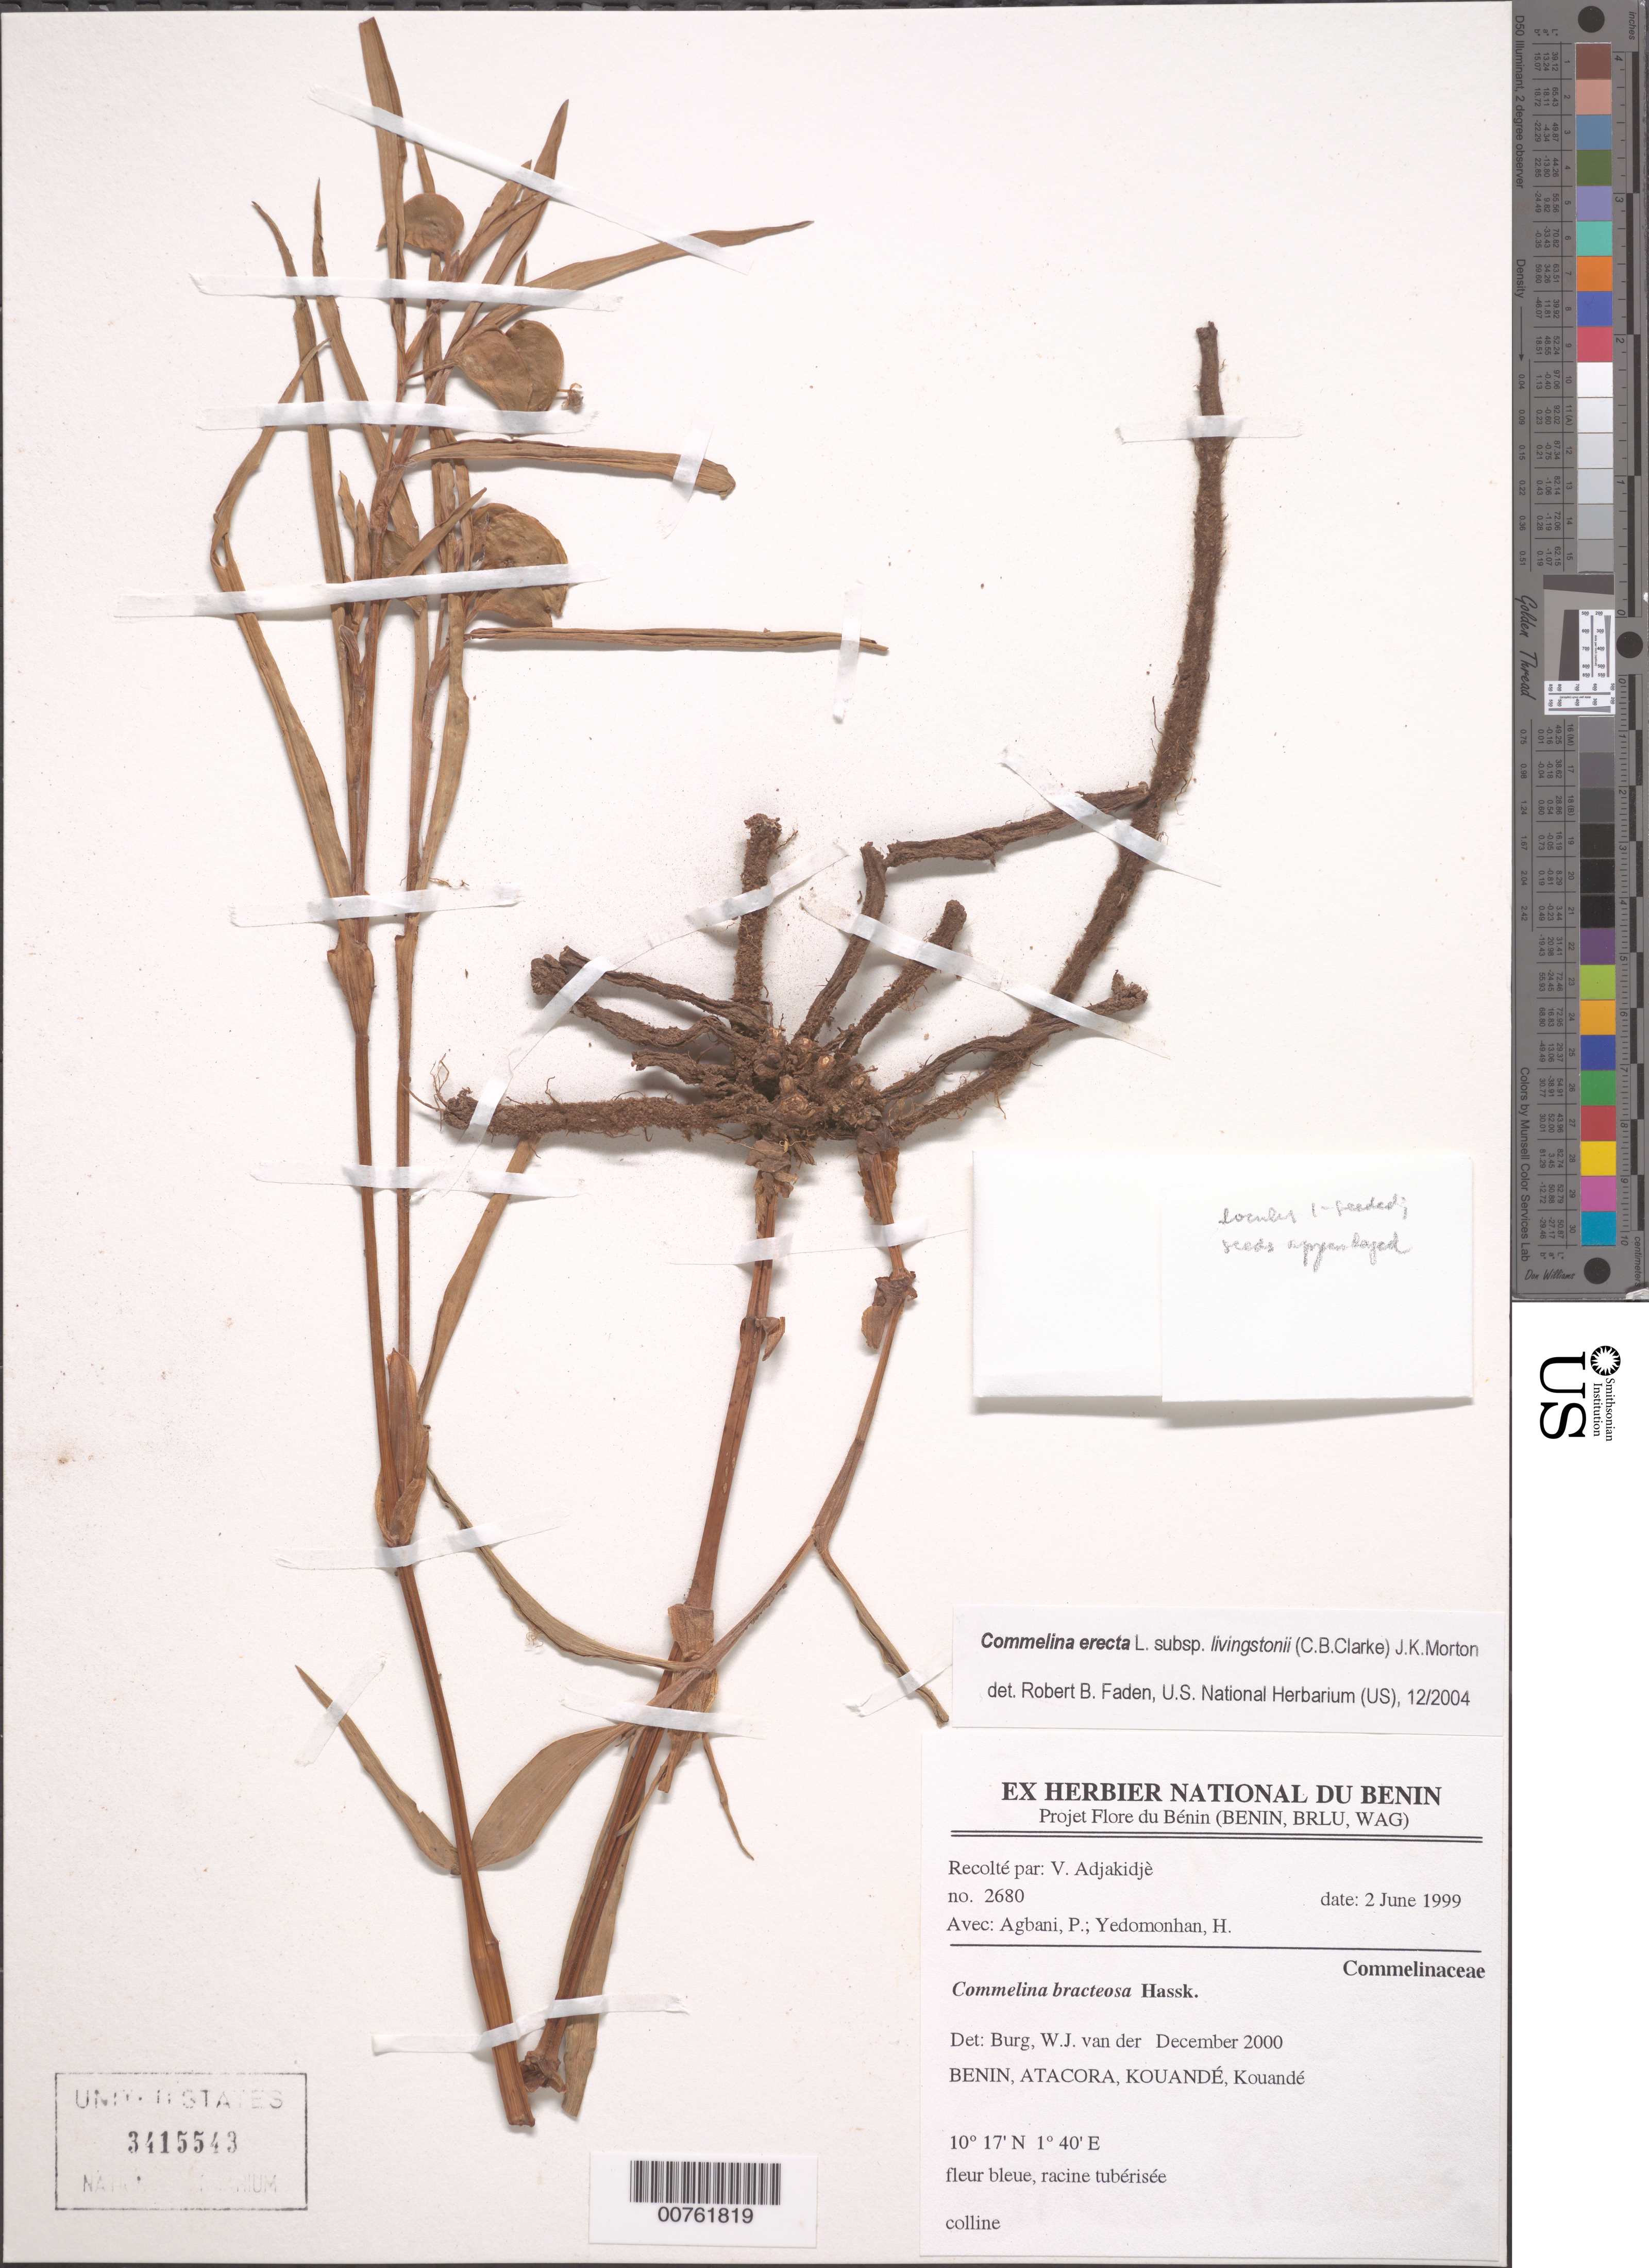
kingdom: Plantae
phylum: Tracheophyta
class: Liliopsida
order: Commelinales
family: Commelinaceae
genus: Commelina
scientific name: Commelina erecta subsp. livingstonii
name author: (C.B. Clarke) J.K. Morton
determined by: Faden, Robert B., (US), Smithsonian Institution - National Museum of Natural History (UNITED STATES)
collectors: V. Adjakidjè, P. Agbani & H. Yedomonhan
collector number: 2680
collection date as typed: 02 Jun 1999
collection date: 1999-06-02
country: Benin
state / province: Atakora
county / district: Kouande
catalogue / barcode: US 3415543